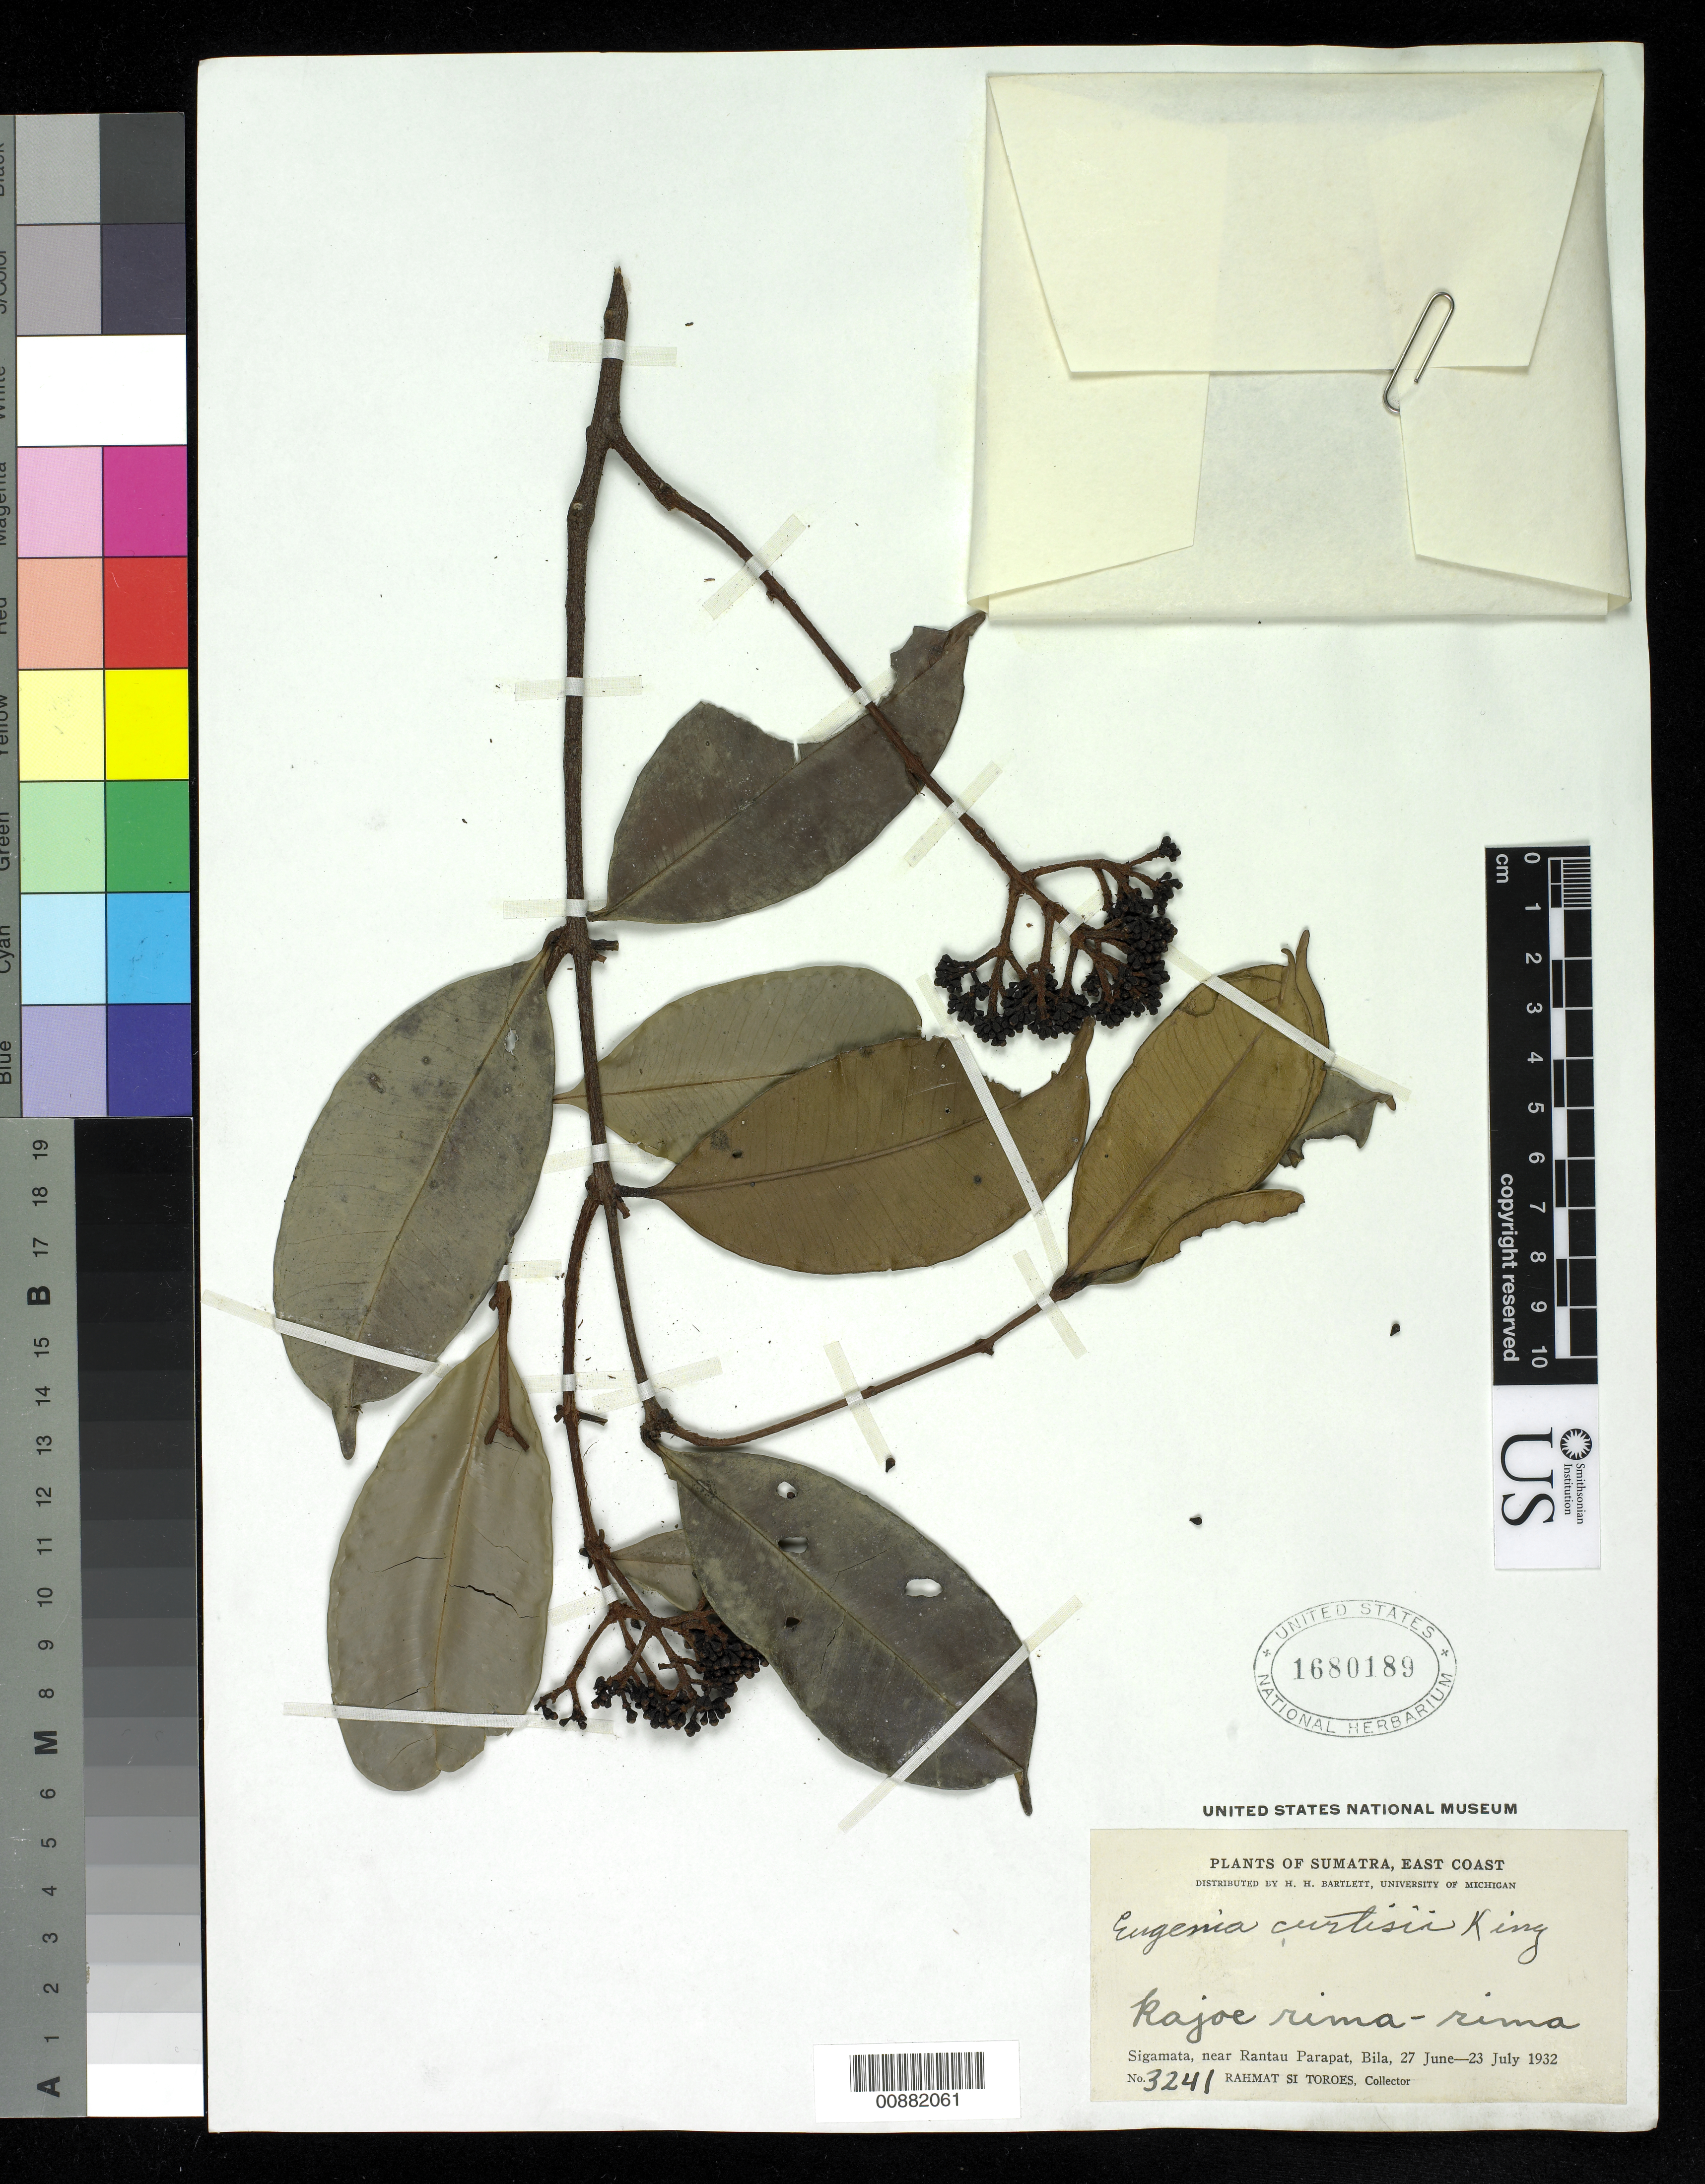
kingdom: Plantae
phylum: Tracheophyta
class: Magnoliopsida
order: Myrtales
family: Myrtaceae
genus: Syzygium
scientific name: Syzygium curtisii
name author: (DC.) Merr. & L.M. Perry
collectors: Rahmat Si Boeea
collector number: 3241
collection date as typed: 27 Jun 1932 to 23 Jul 1932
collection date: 1932-06-27/1932-07-23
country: Indonesia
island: Sumatra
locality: East Coast, Sigamata, near Rantau Parapat, Bila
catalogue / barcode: US 1680189